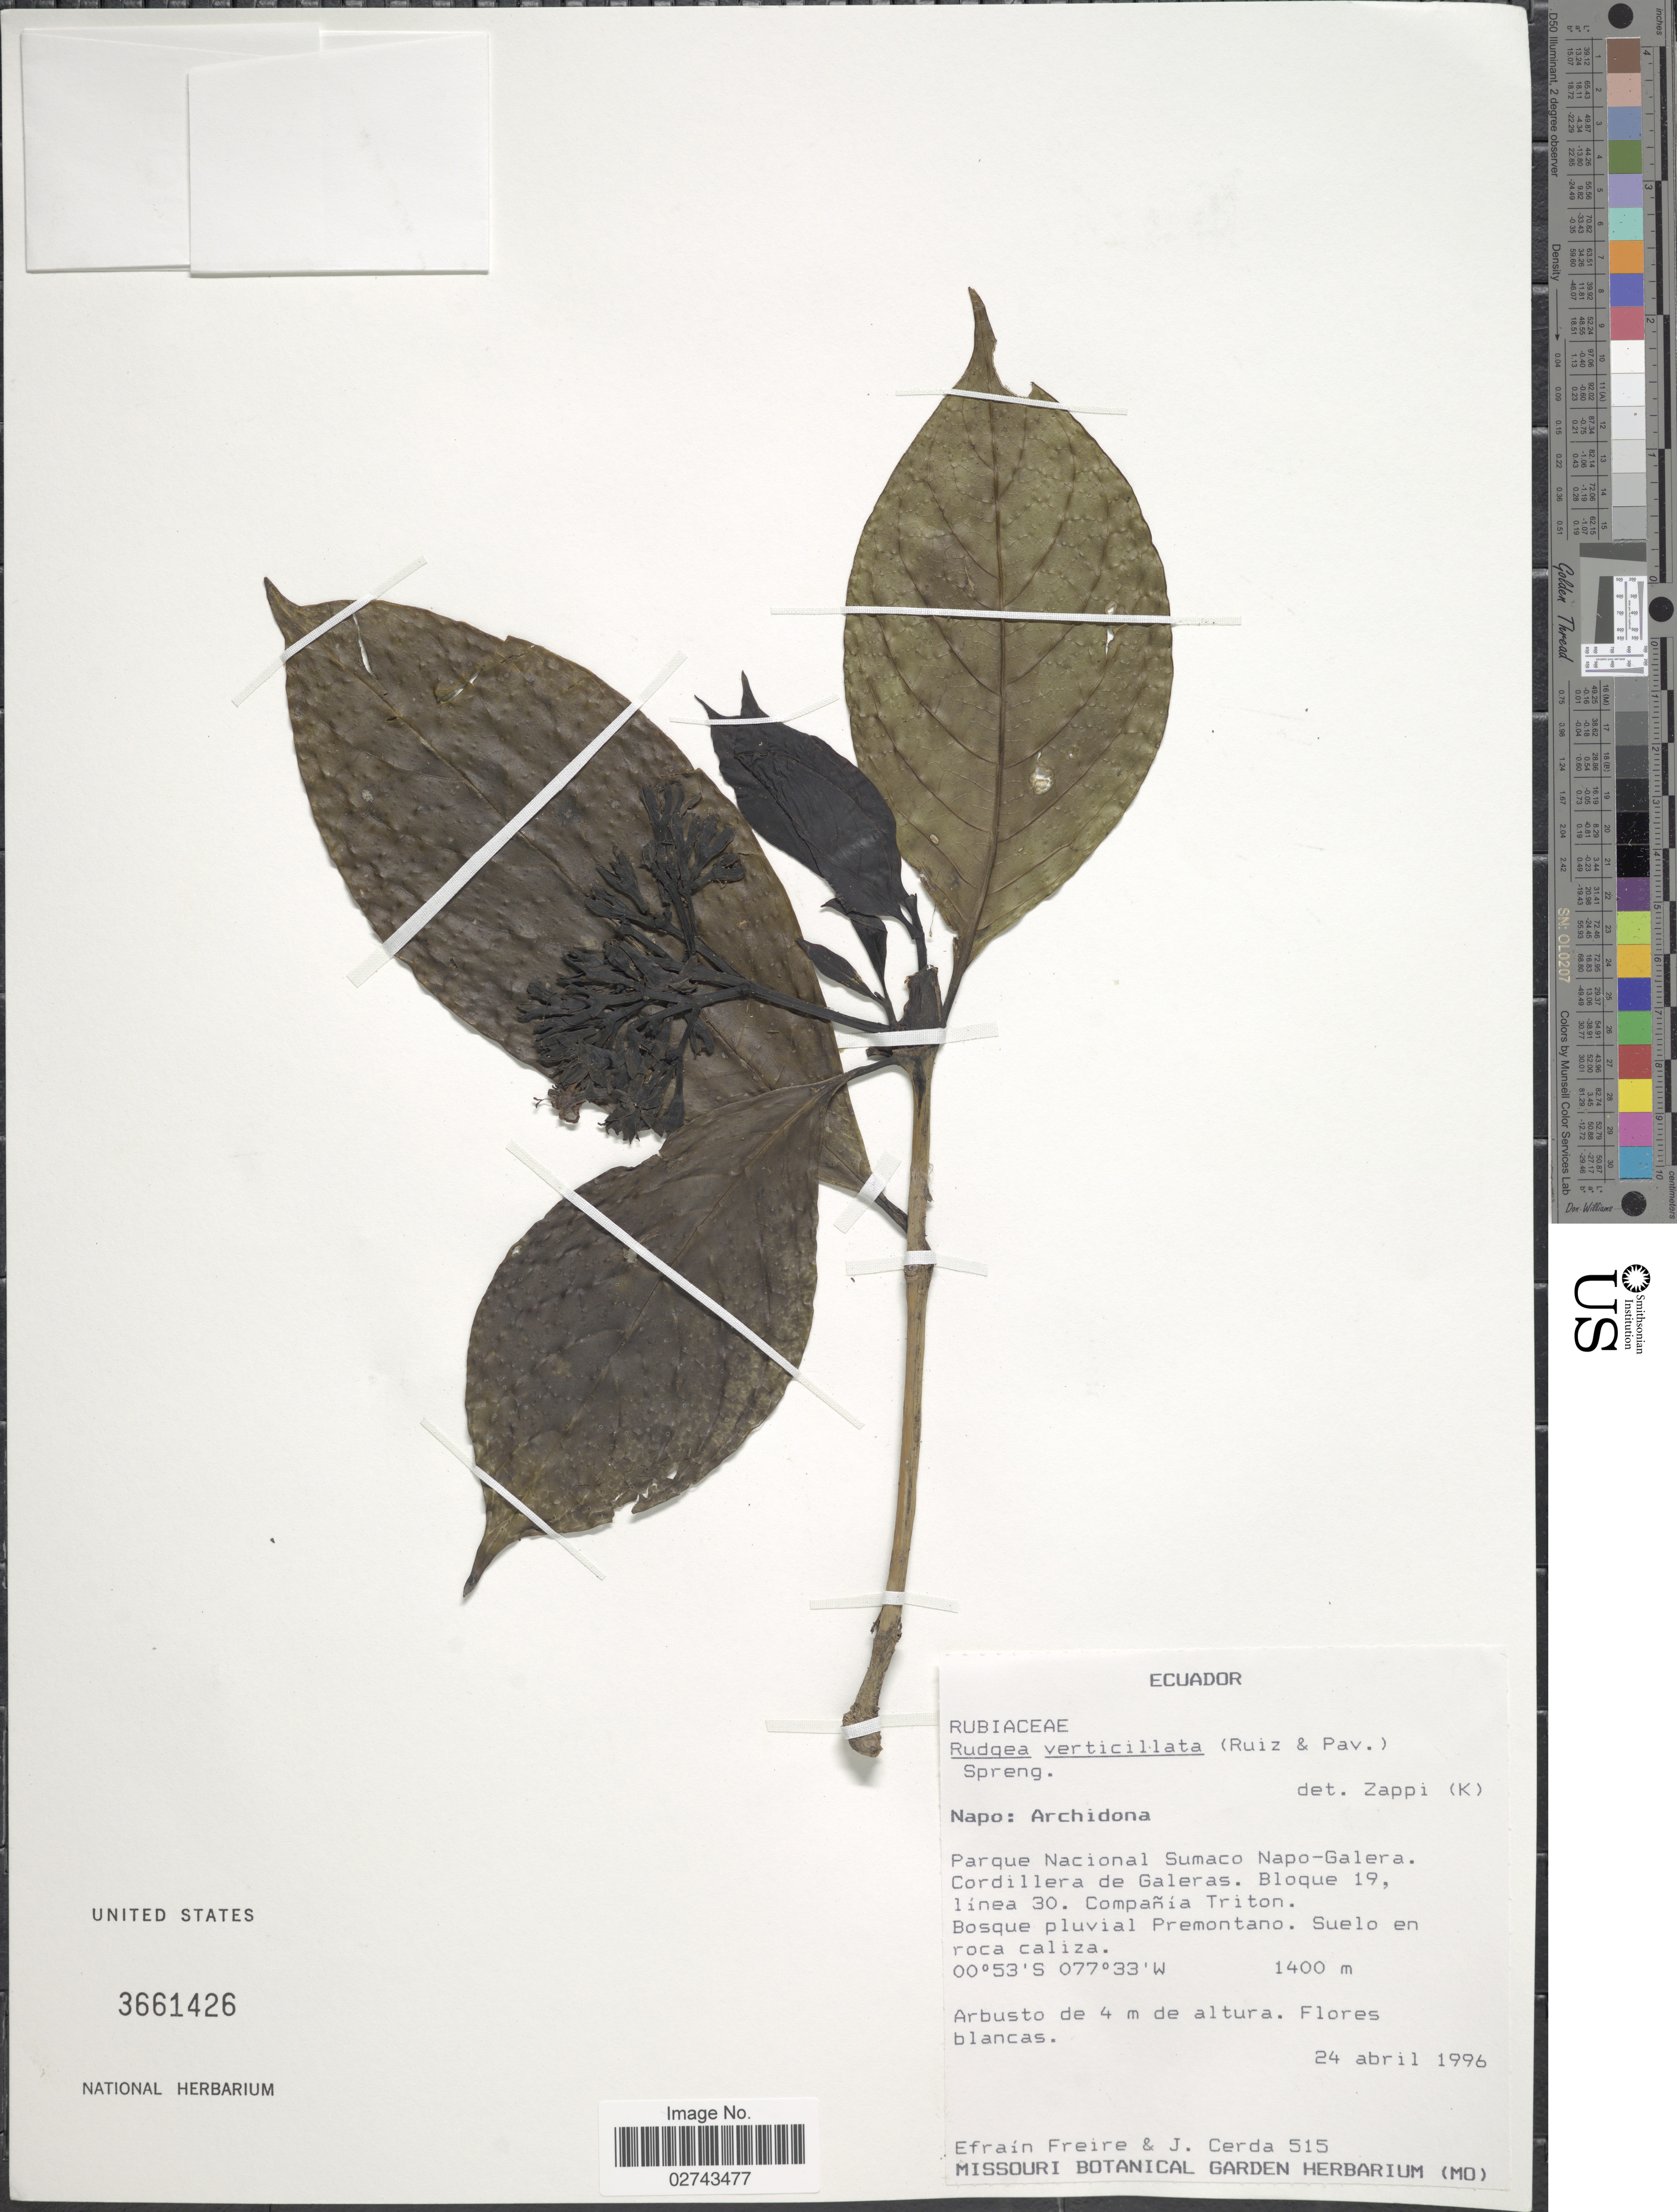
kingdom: Plantae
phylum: Tracheophyta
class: Magnoliopsida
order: Gentianales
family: Rubiaceae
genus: Rudgea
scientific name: Rudgea verticillata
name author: (Ruiz & Pav.) Spreng.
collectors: E. Freire & J. Cerda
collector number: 515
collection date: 1996-04-24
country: Ecuador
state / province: Napo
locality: Napo: Archidona, Parque Nacional Sumaco Napo-Galera, Cordillera de Galeras, Bloque 19, linea 30, Compania Triton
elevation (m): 1400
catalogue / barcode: US 3661426